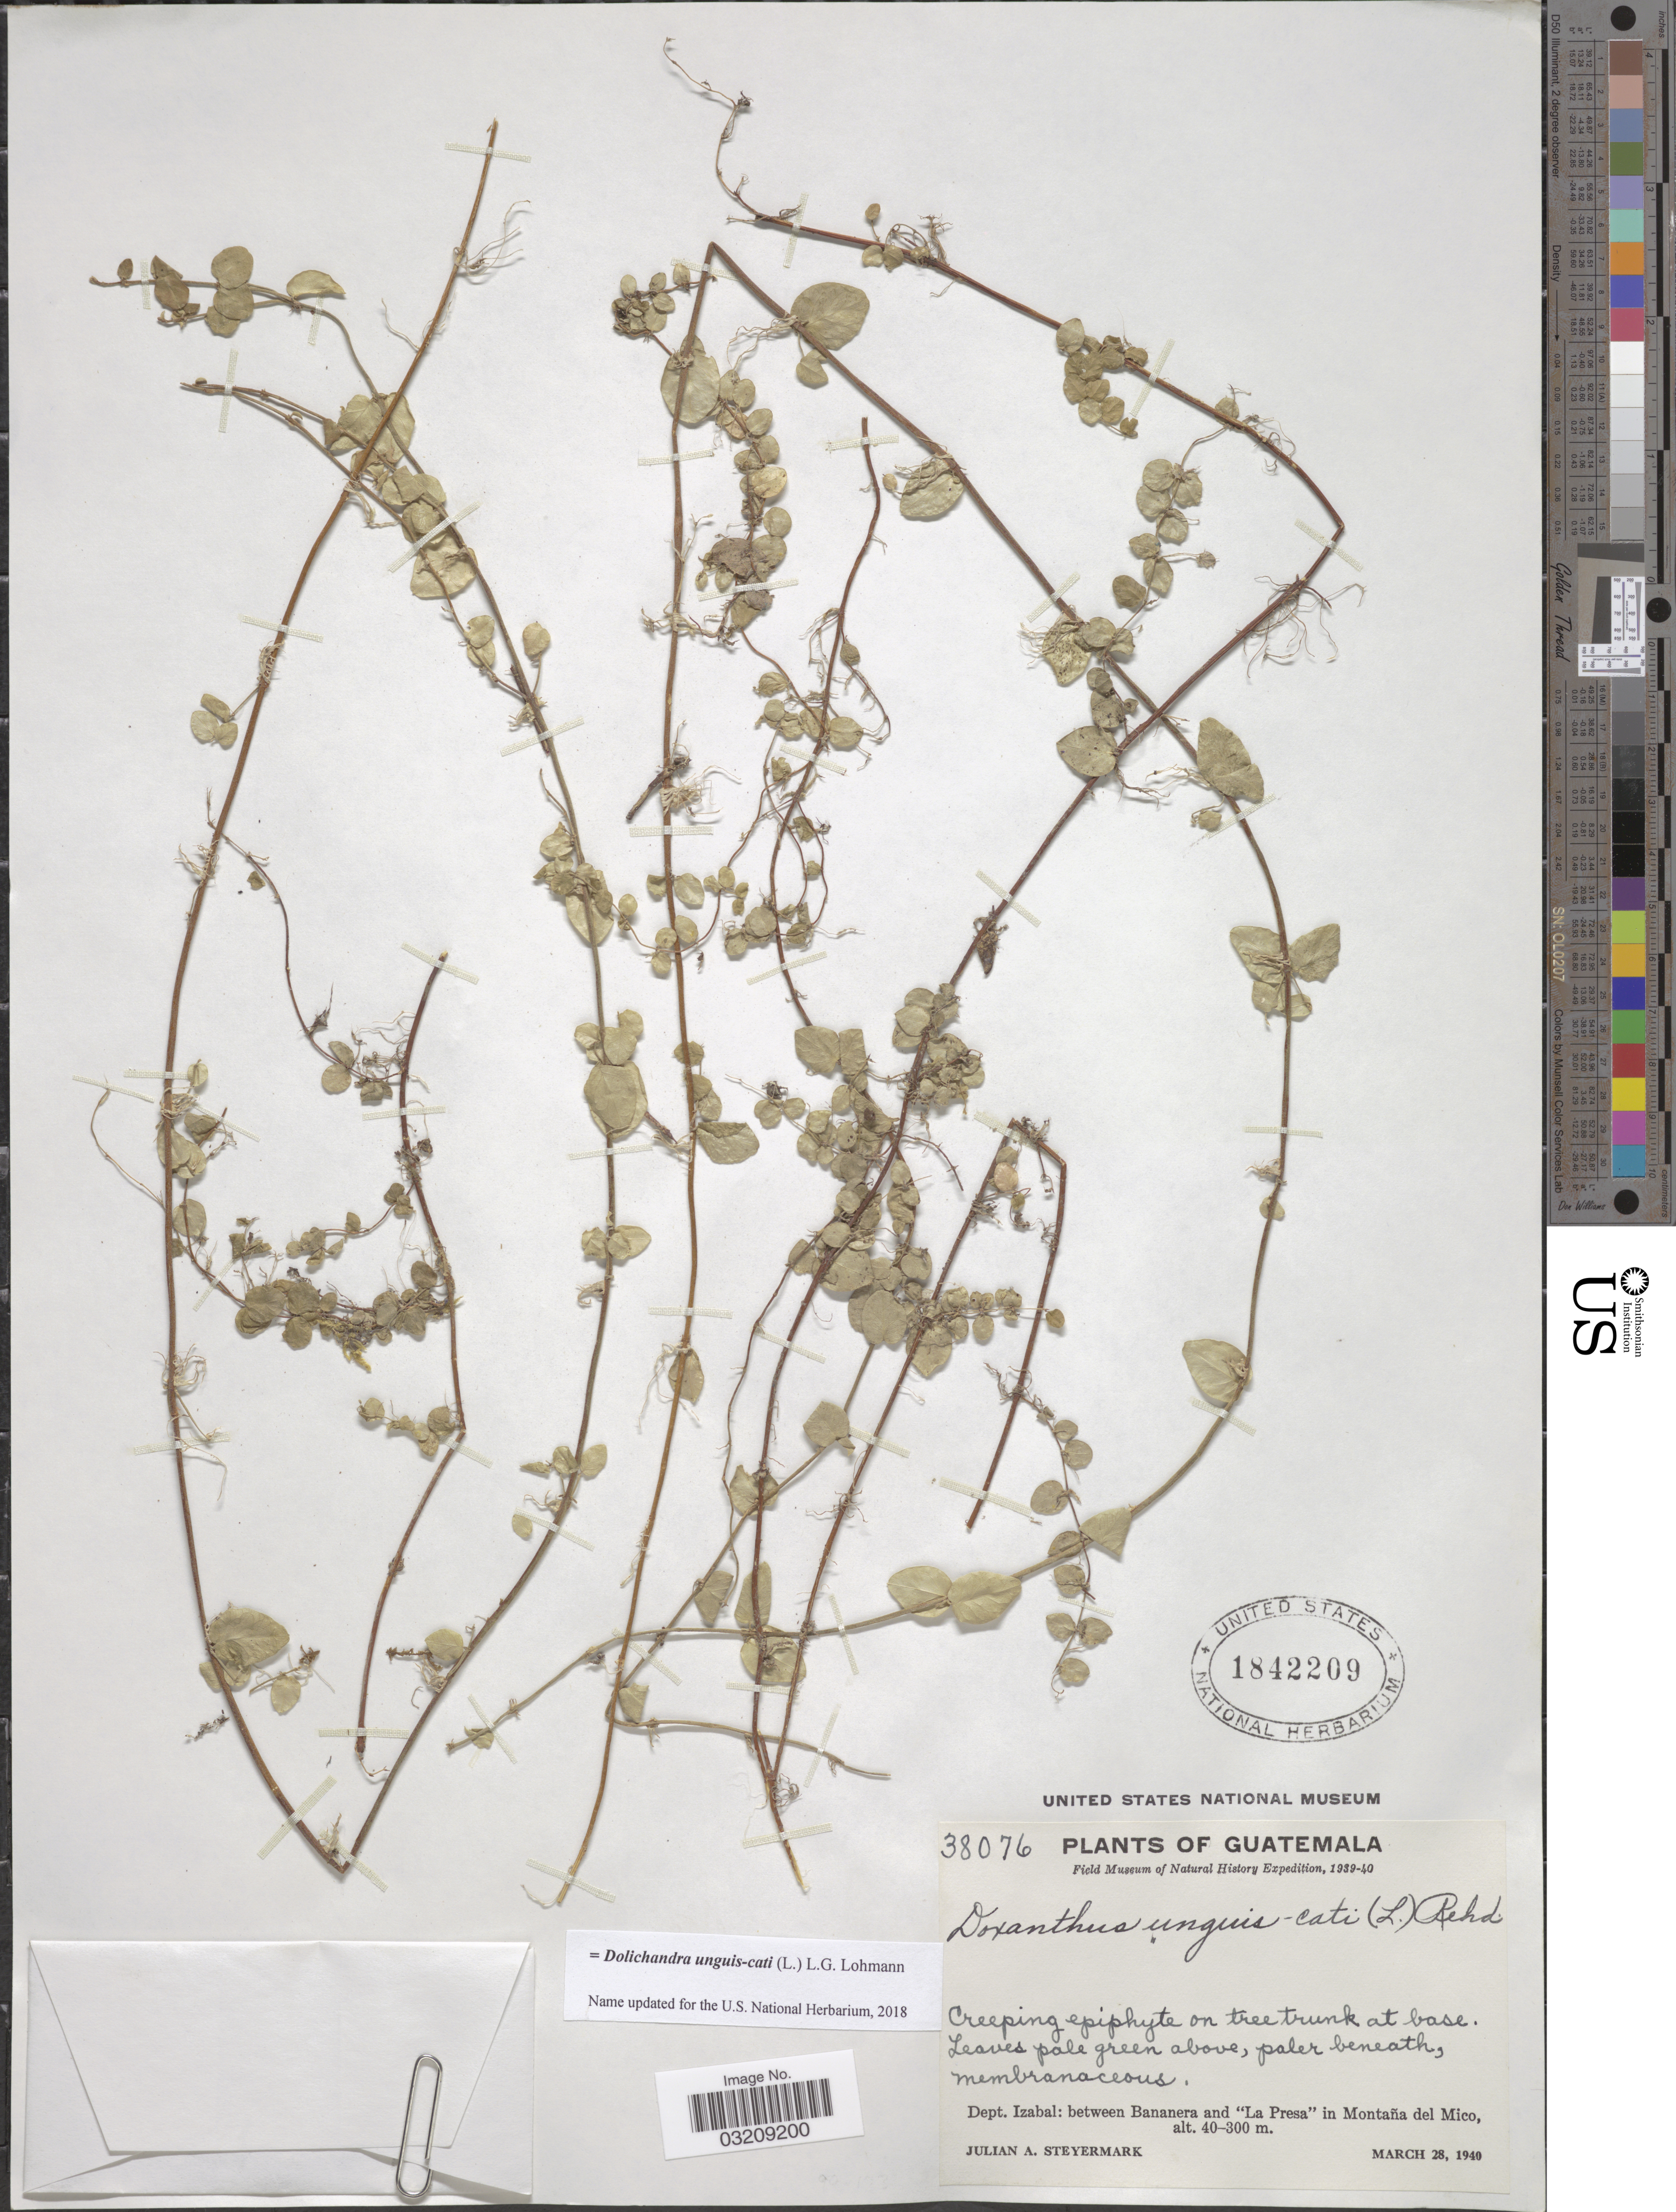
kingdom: Plantae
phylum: Tracheophyta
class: Magnoliopsida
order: Lamiales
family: Bignoniaceae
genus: Dolichandra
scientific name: Dolichandra unguis-cati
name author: (L.) L.G. Lohmann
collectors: J. Steyermark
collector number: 38076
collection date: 1940-03-28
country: Guatemala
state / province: Izabal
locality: Dept. Izabal: between Bananera and "La Presa" in Montaña del Mico.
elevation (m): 40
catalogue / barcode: US 1842209